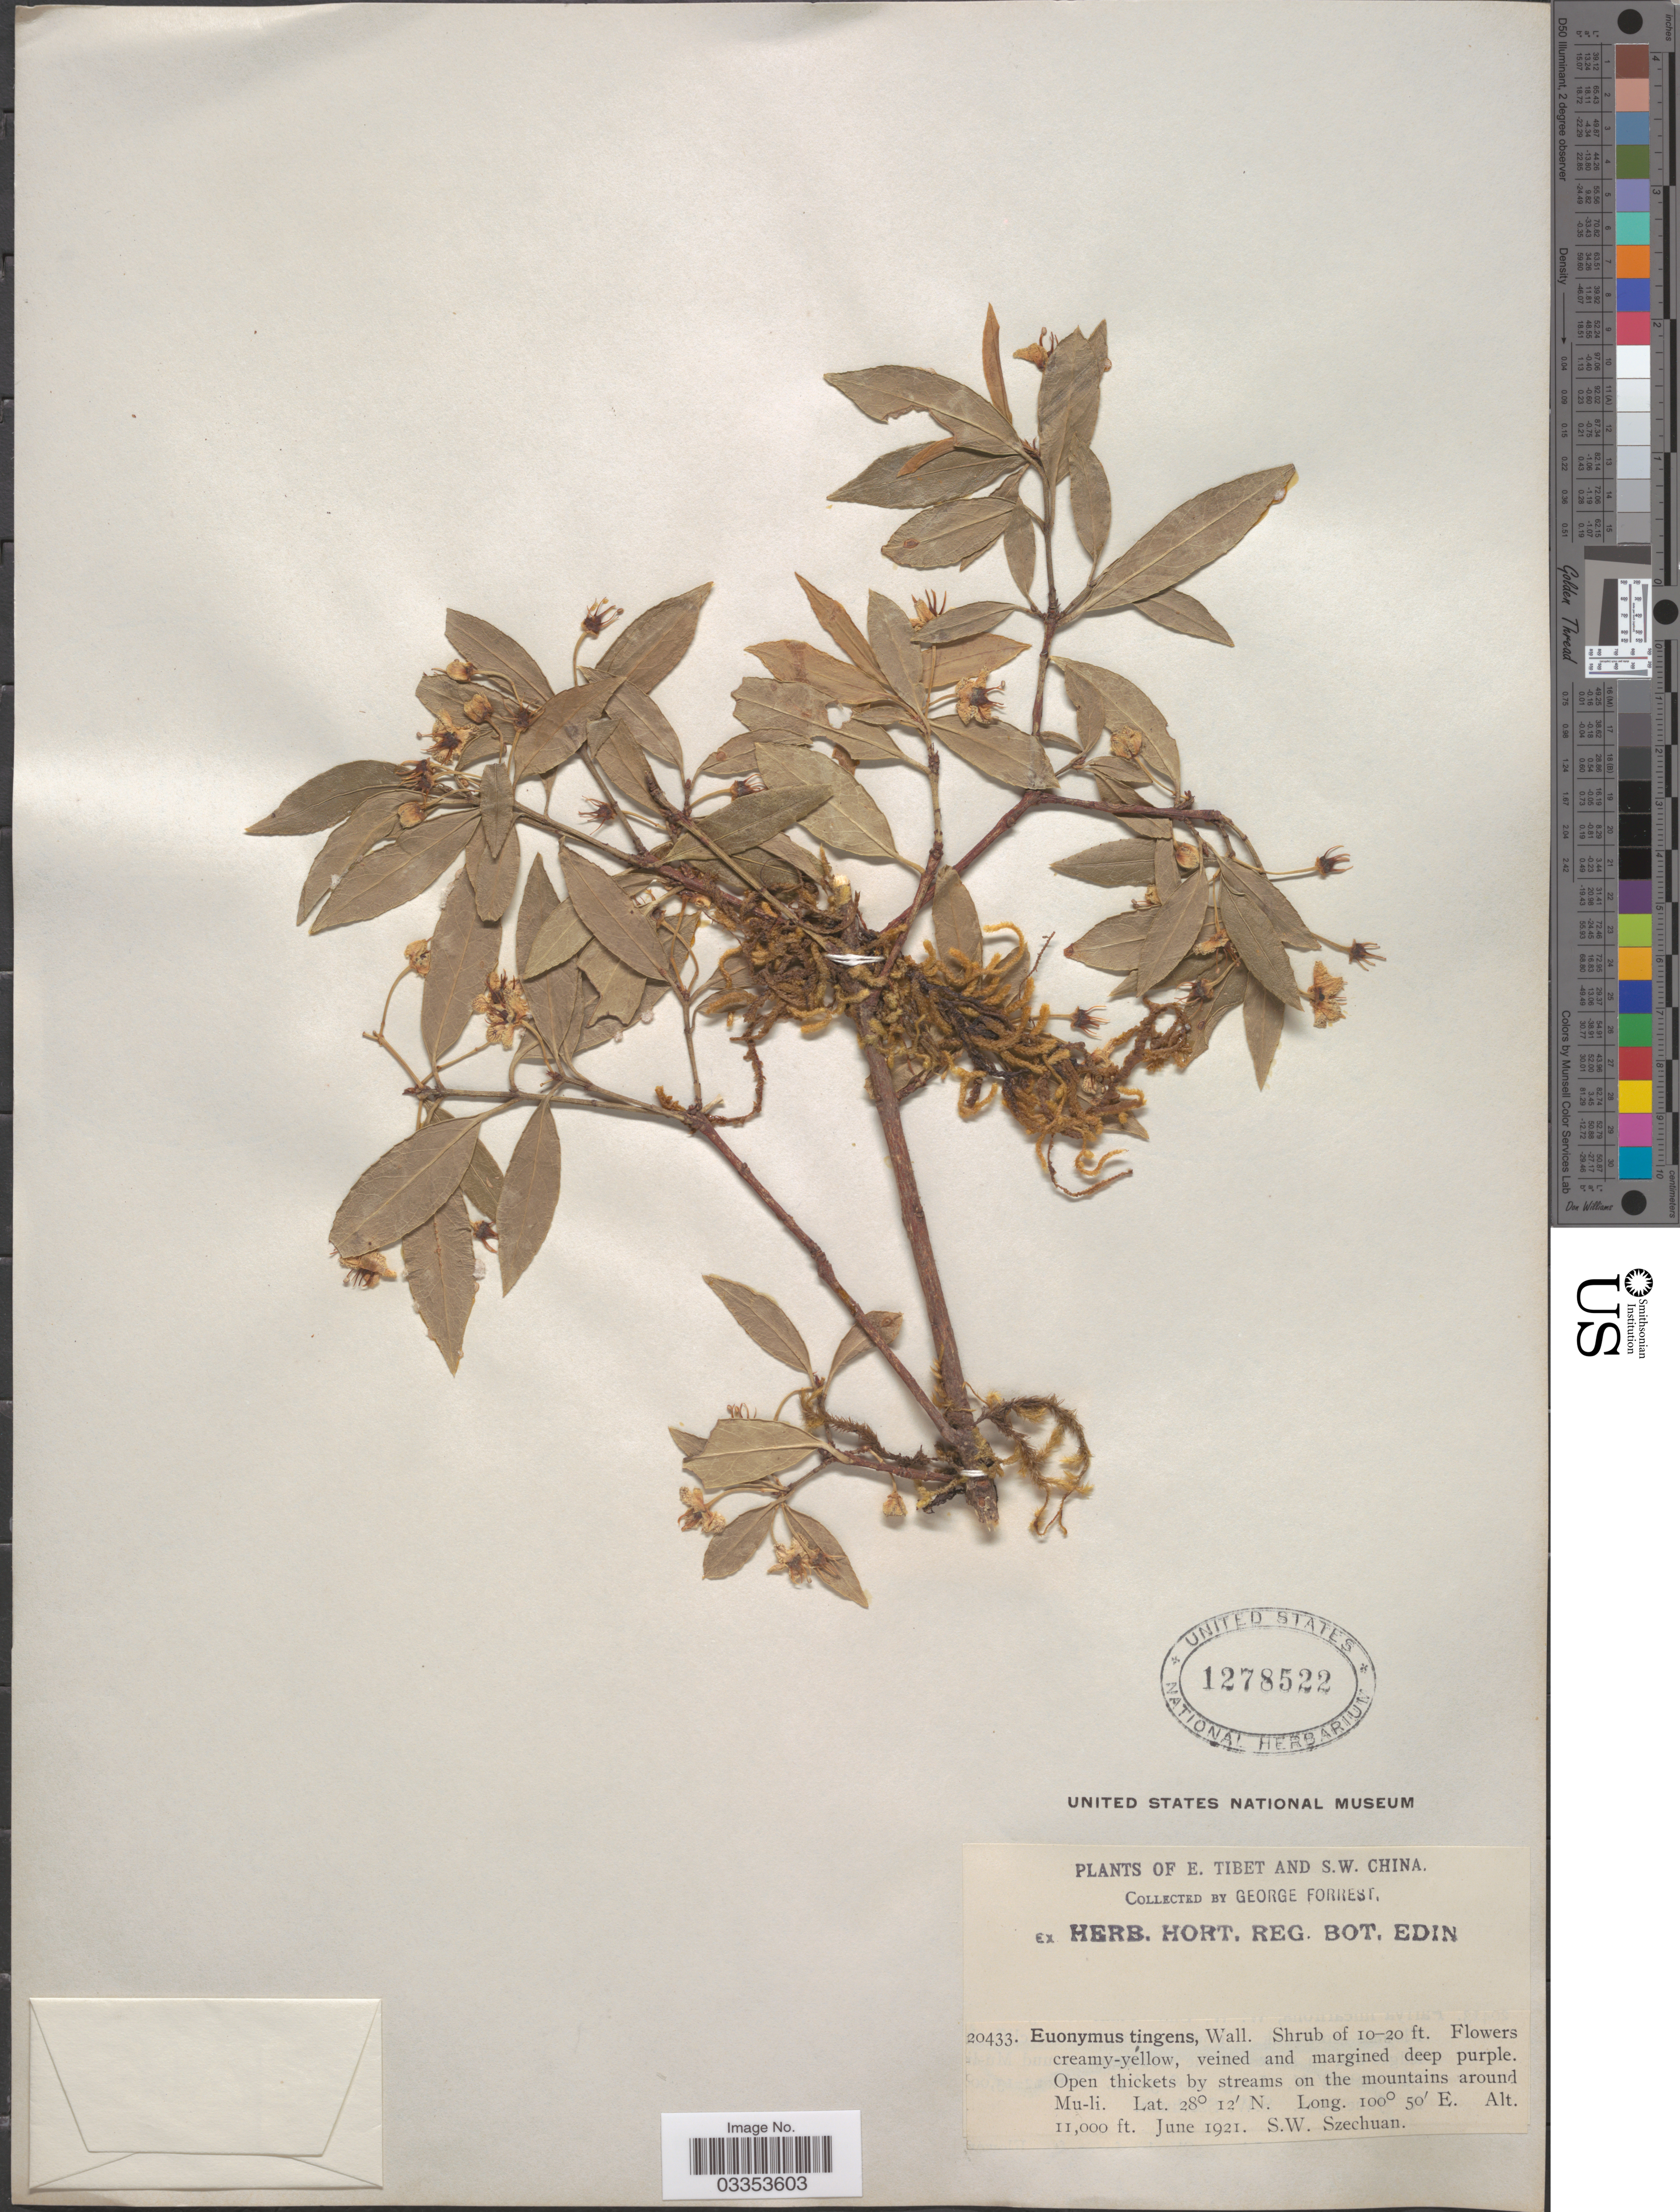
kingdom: Plantae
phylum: Tracheophyta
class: Magnoliopsida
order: Celastrales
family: Celastraceae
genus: Euonymus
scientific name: Euonymus tingens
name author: Wall.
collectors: G. Forrest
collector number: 20433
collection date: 1921-06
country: China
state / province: Sichuan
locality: E. Tibet and S.W. China. Open thickets by stream on the mountains around Mu-li. S.W. Szechuan.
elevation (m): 3353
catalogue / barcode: US 1278522